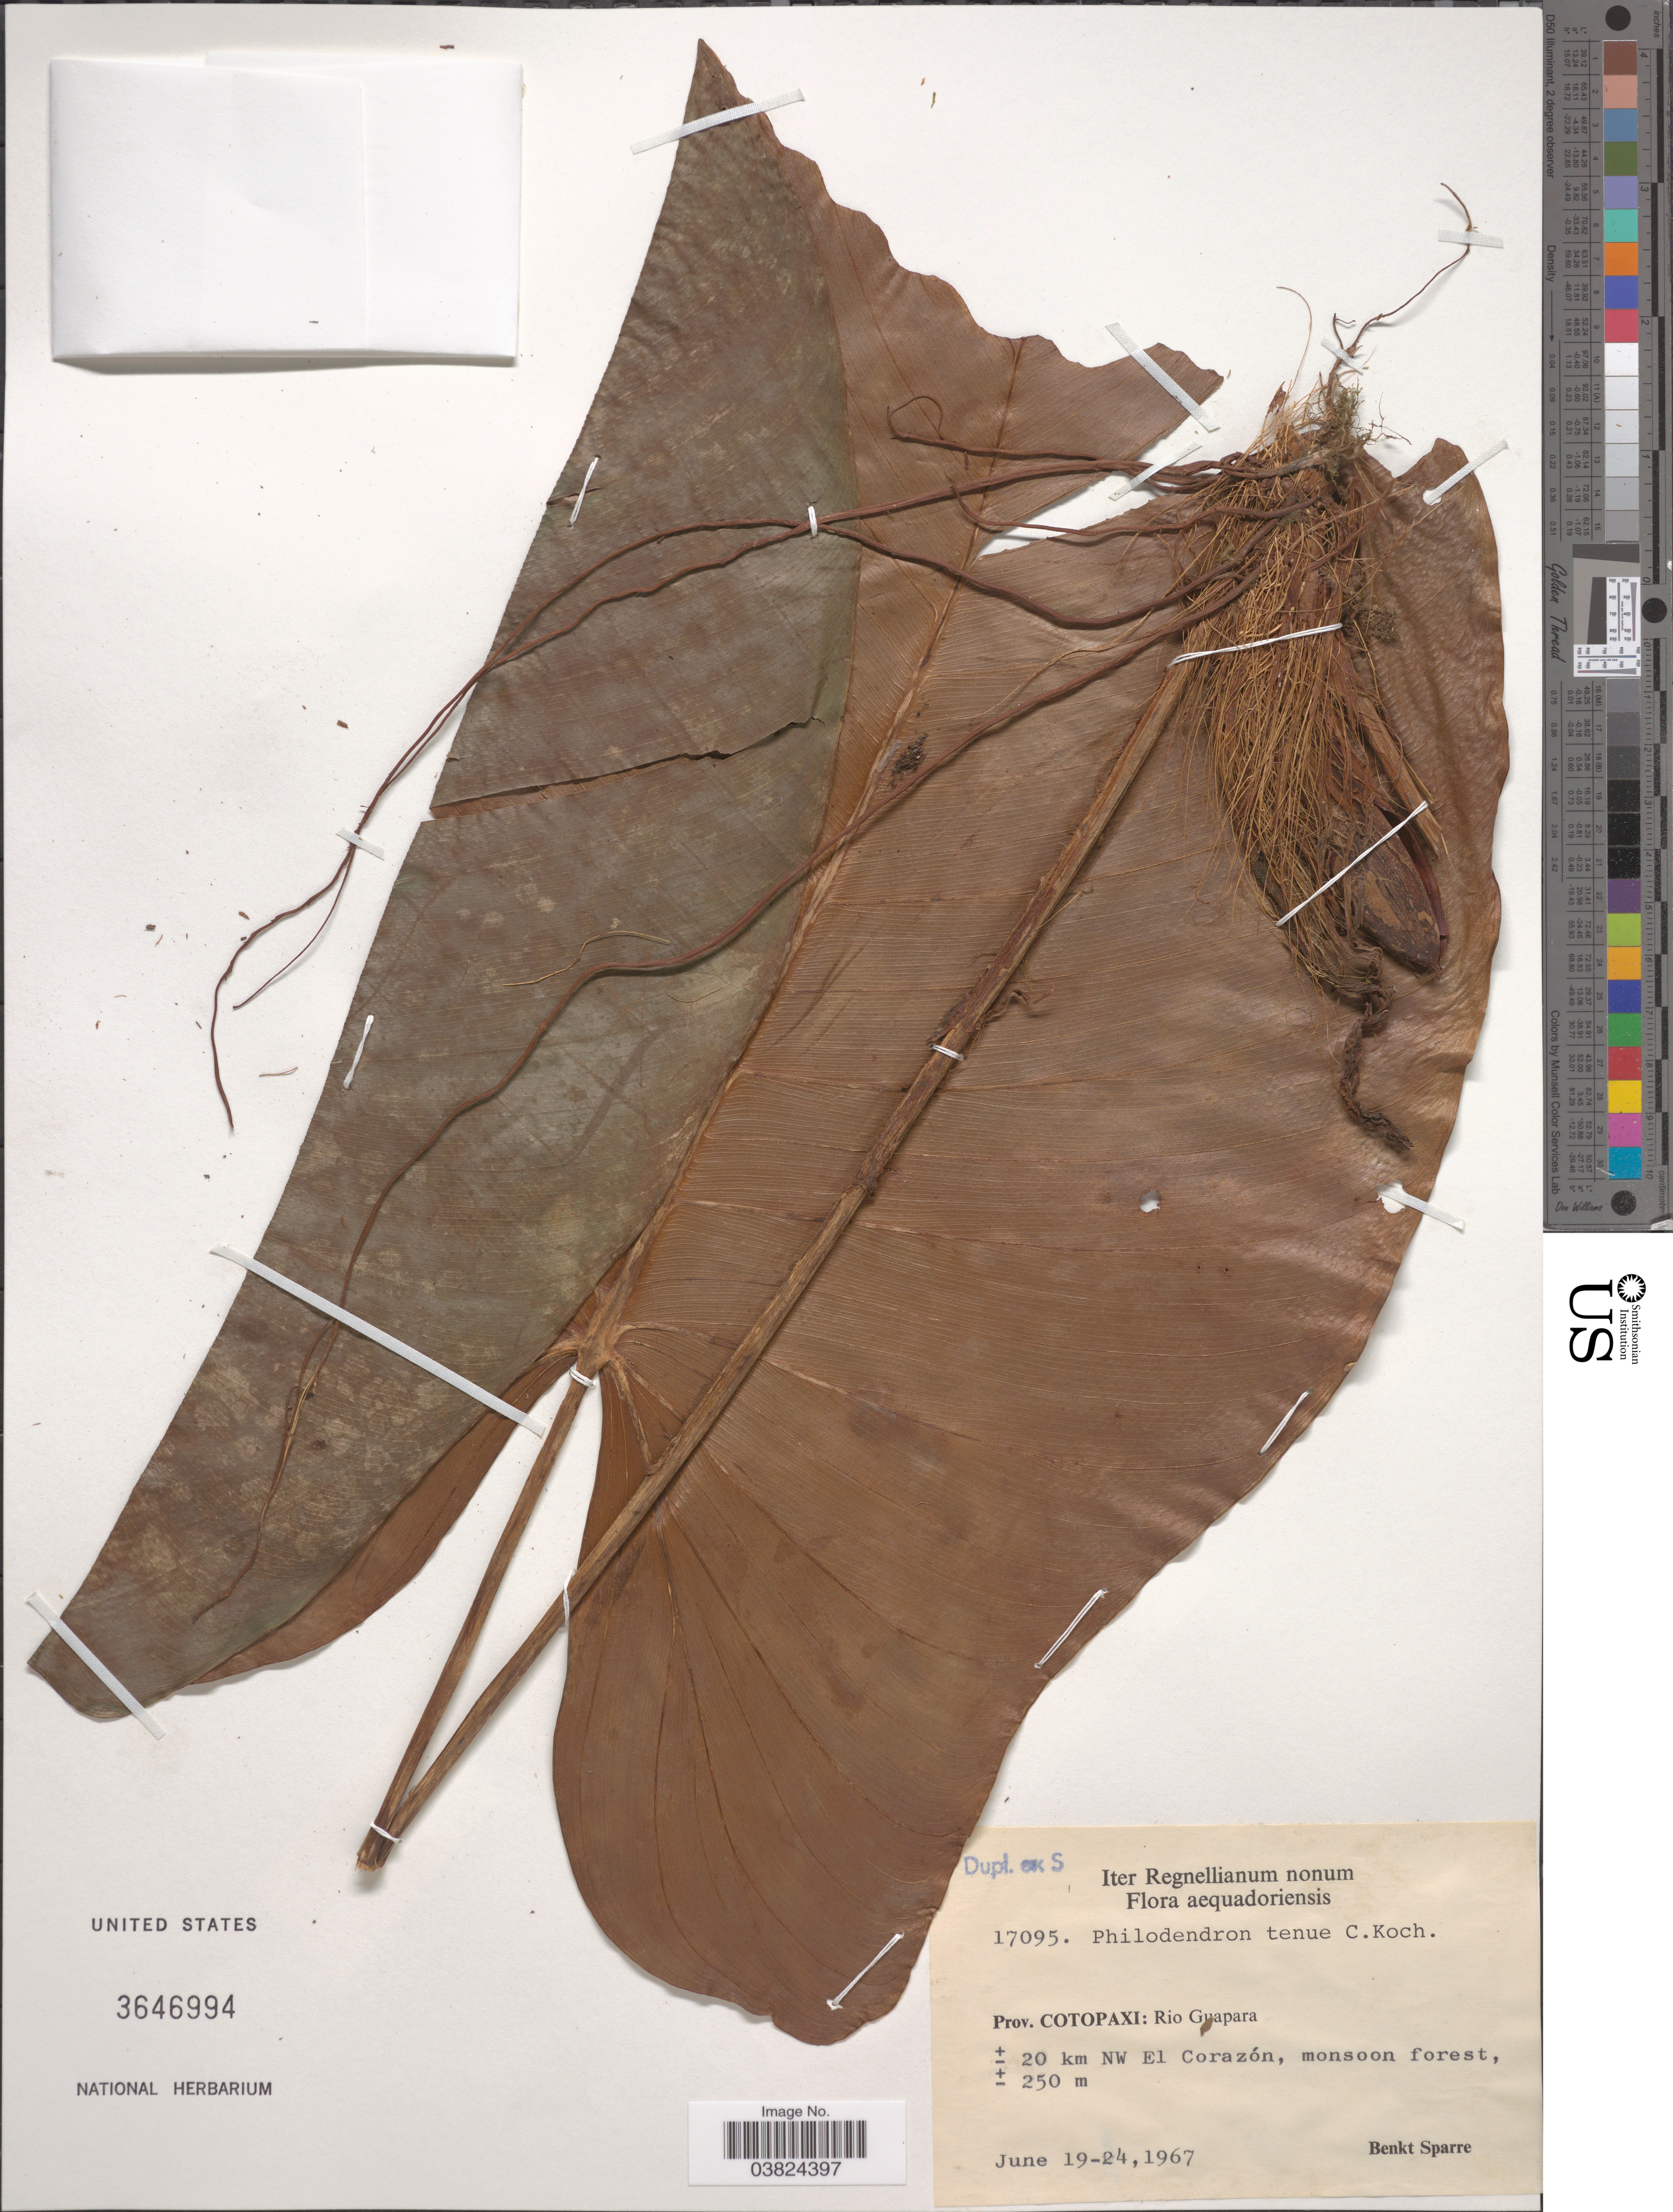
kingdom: Plantae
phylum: Tracheophyta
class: Liliopsida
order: Alismatales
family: Araceae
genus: Philodendron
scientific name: Philodendron tenue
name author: K. Koch & Augustin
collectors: B. Sparre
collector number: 17095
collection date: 1967-06-19/1967-06-24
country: Ecuador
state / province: Cotopaxi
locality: Aequadoriensis. Rio Guapara. ± 20 km NW El Corazón.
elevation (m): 250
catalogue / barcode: US 3646994